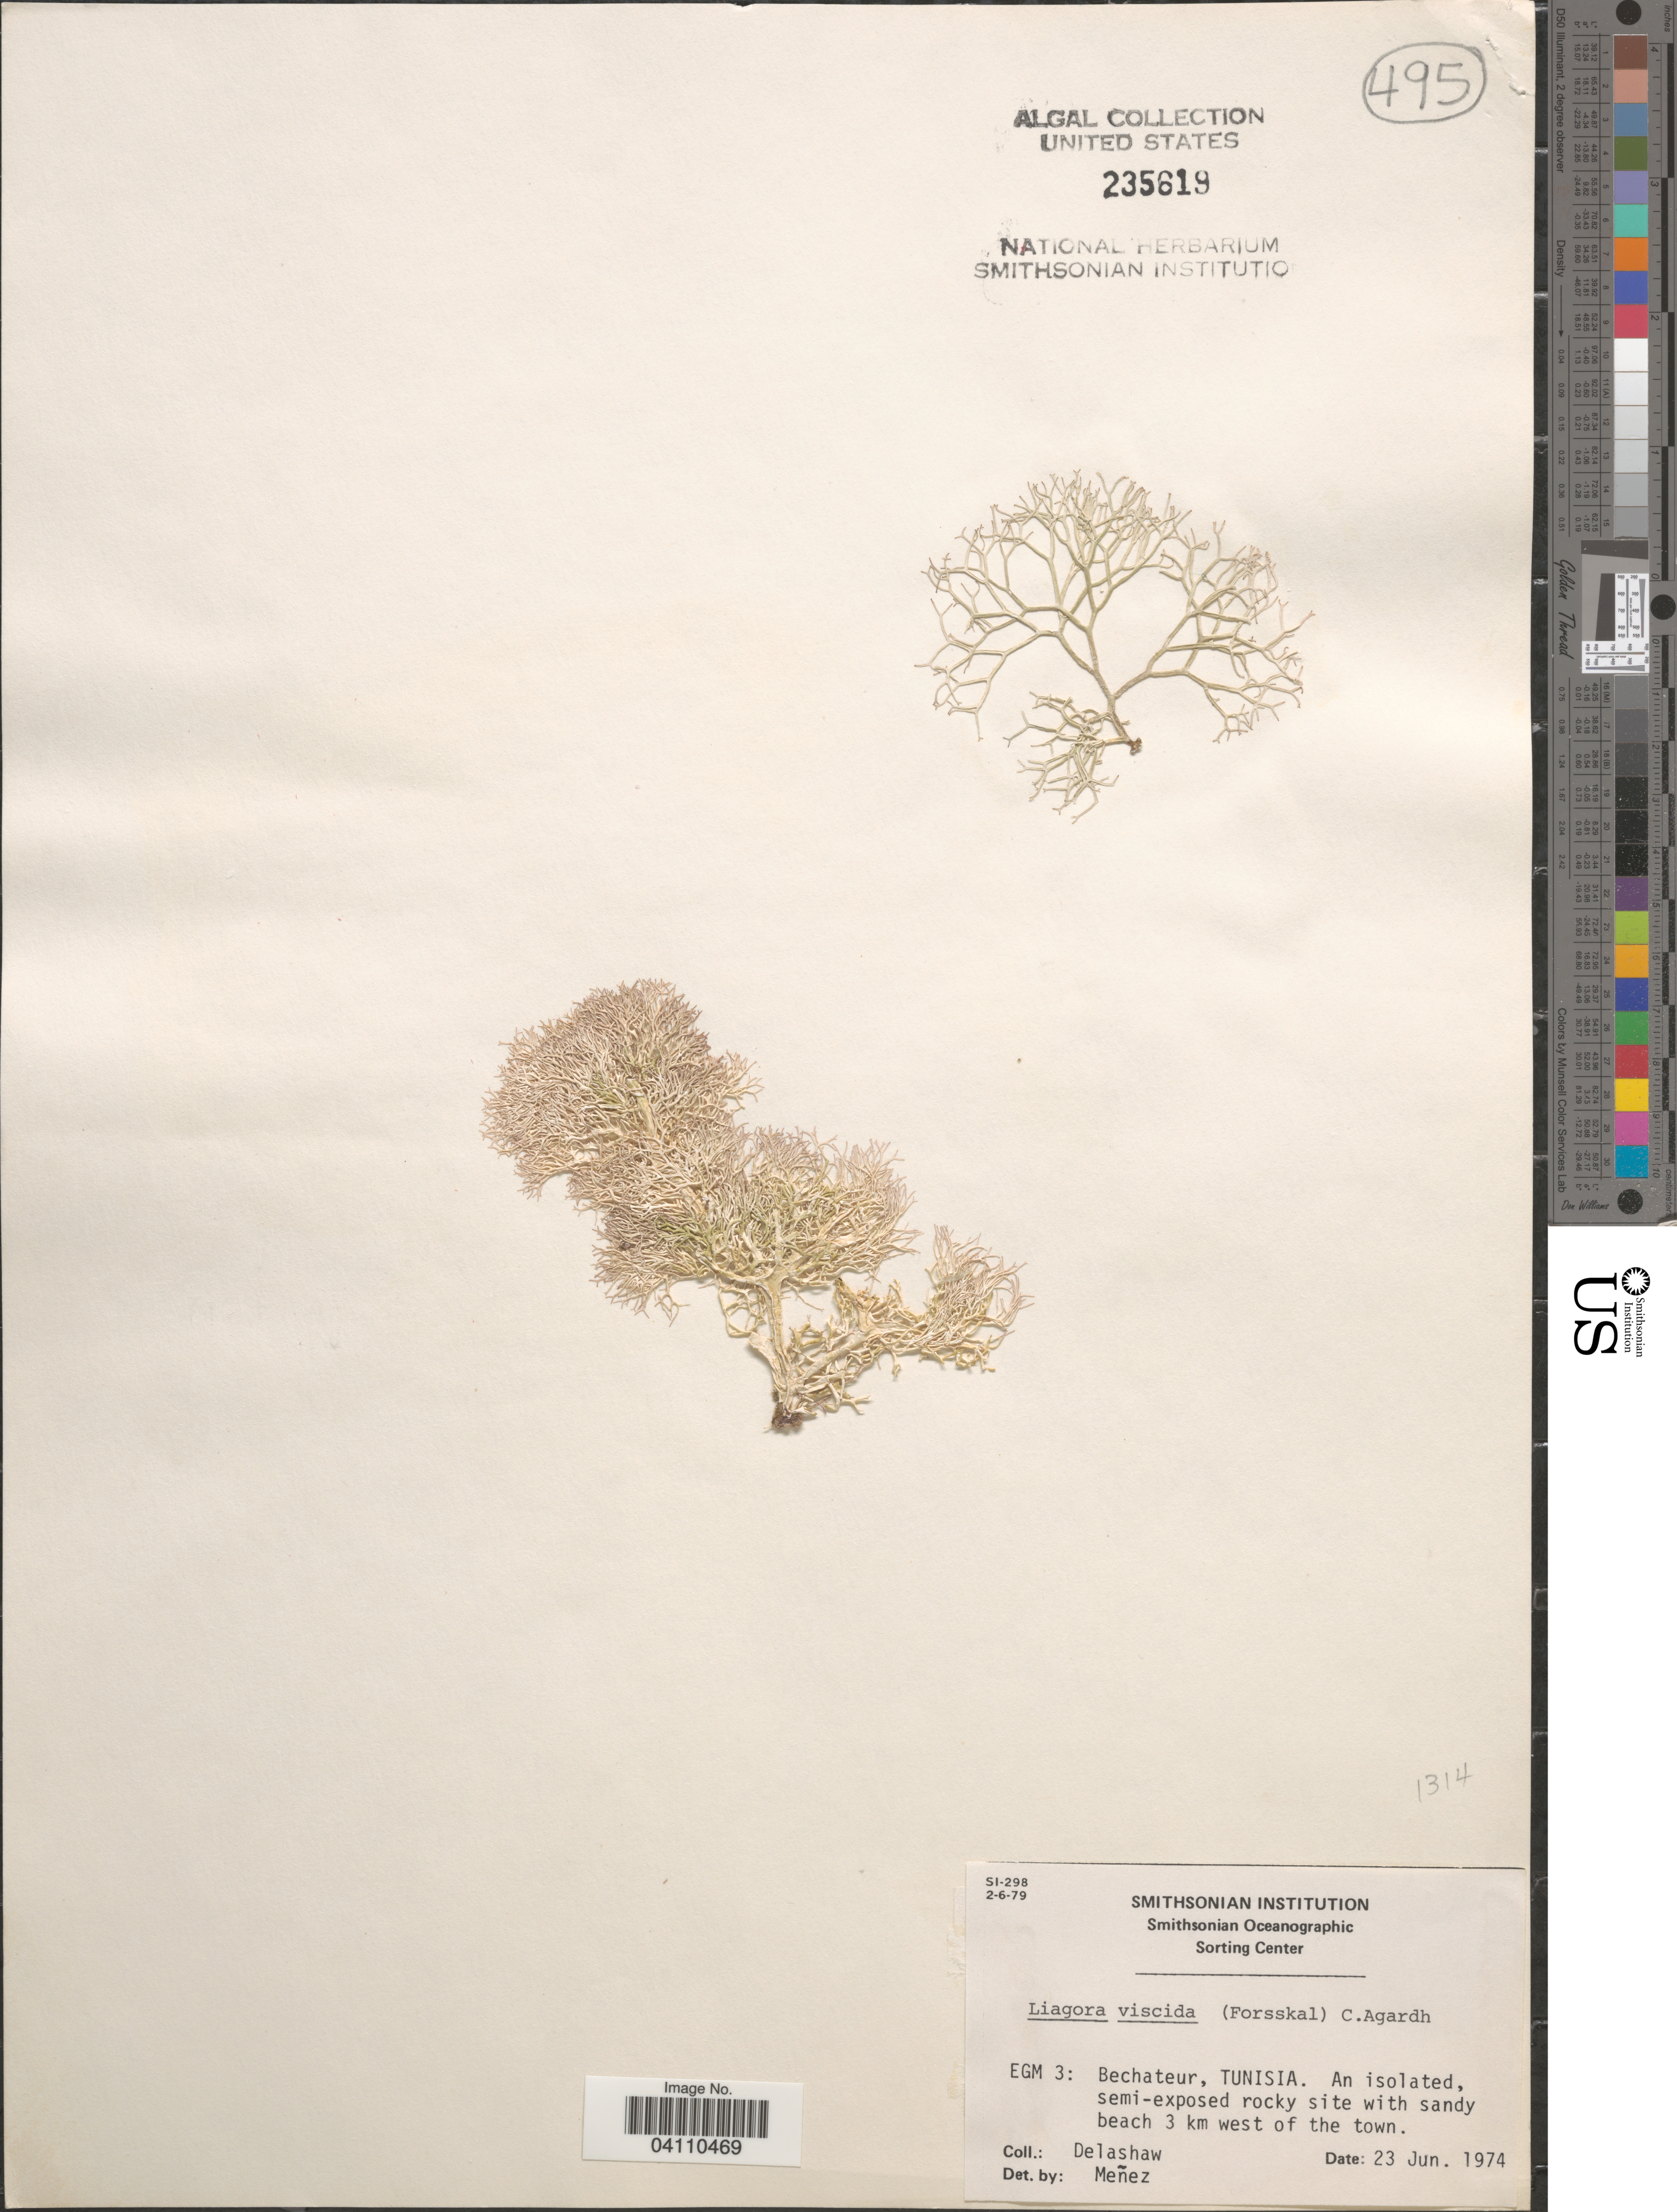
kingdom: Plantae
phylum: Rhodophyta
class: Florideophyceae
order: Nemaliales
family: Liagoraceae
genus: Liagora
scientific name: Liagora viscida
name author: (Forssk.) C. Agardh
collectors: -. Delashaw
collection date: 1974-06-23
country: Tunisia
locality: EGM 3: Bechateur, Tunisia. An isolated, semi-exposed rocky site with sandy beach 3 km west of the town.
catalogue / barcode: US 235619